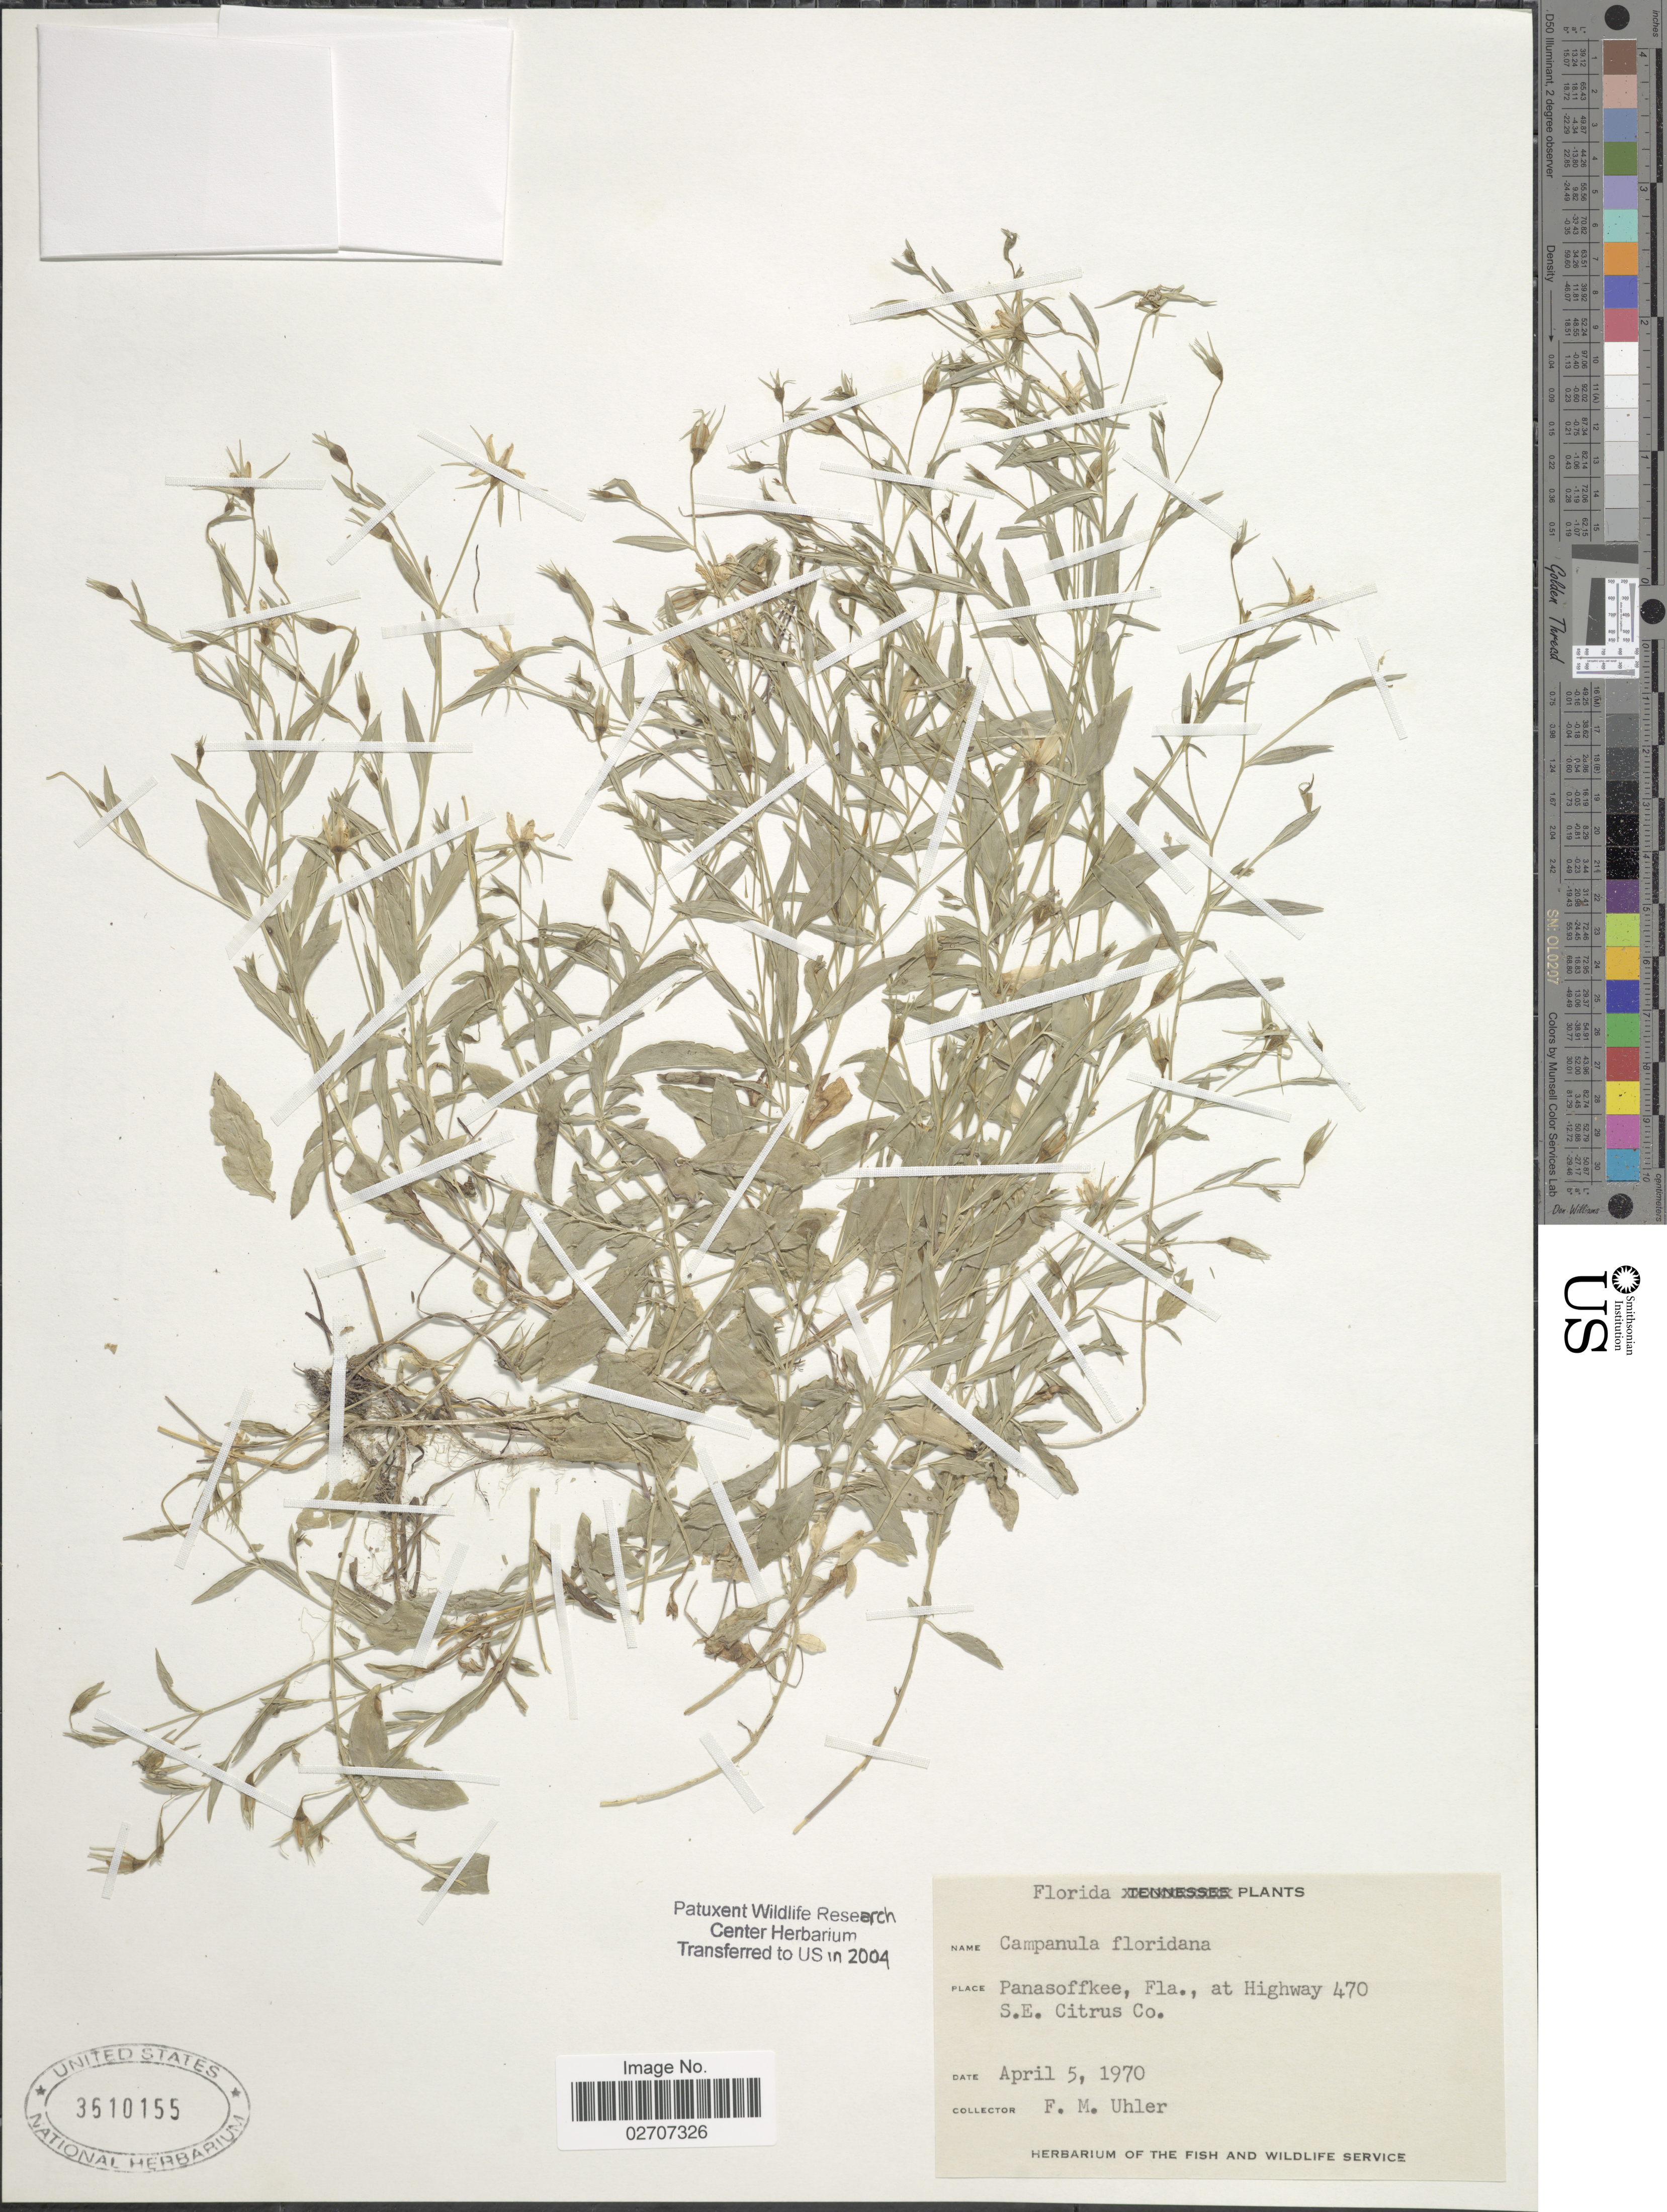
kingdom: Plantae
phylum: Tracheophyta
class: Magnoliopsida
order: Asterales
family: Campanulaceae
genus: Campanula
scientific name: Campanula floridana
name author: S. Watson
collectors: F. M. Uhler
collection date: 1970-04-05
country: United States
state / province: Florida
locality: Panasoffkee, at Highway 470 S.E. Citrus Co.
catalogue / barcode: US 3610155